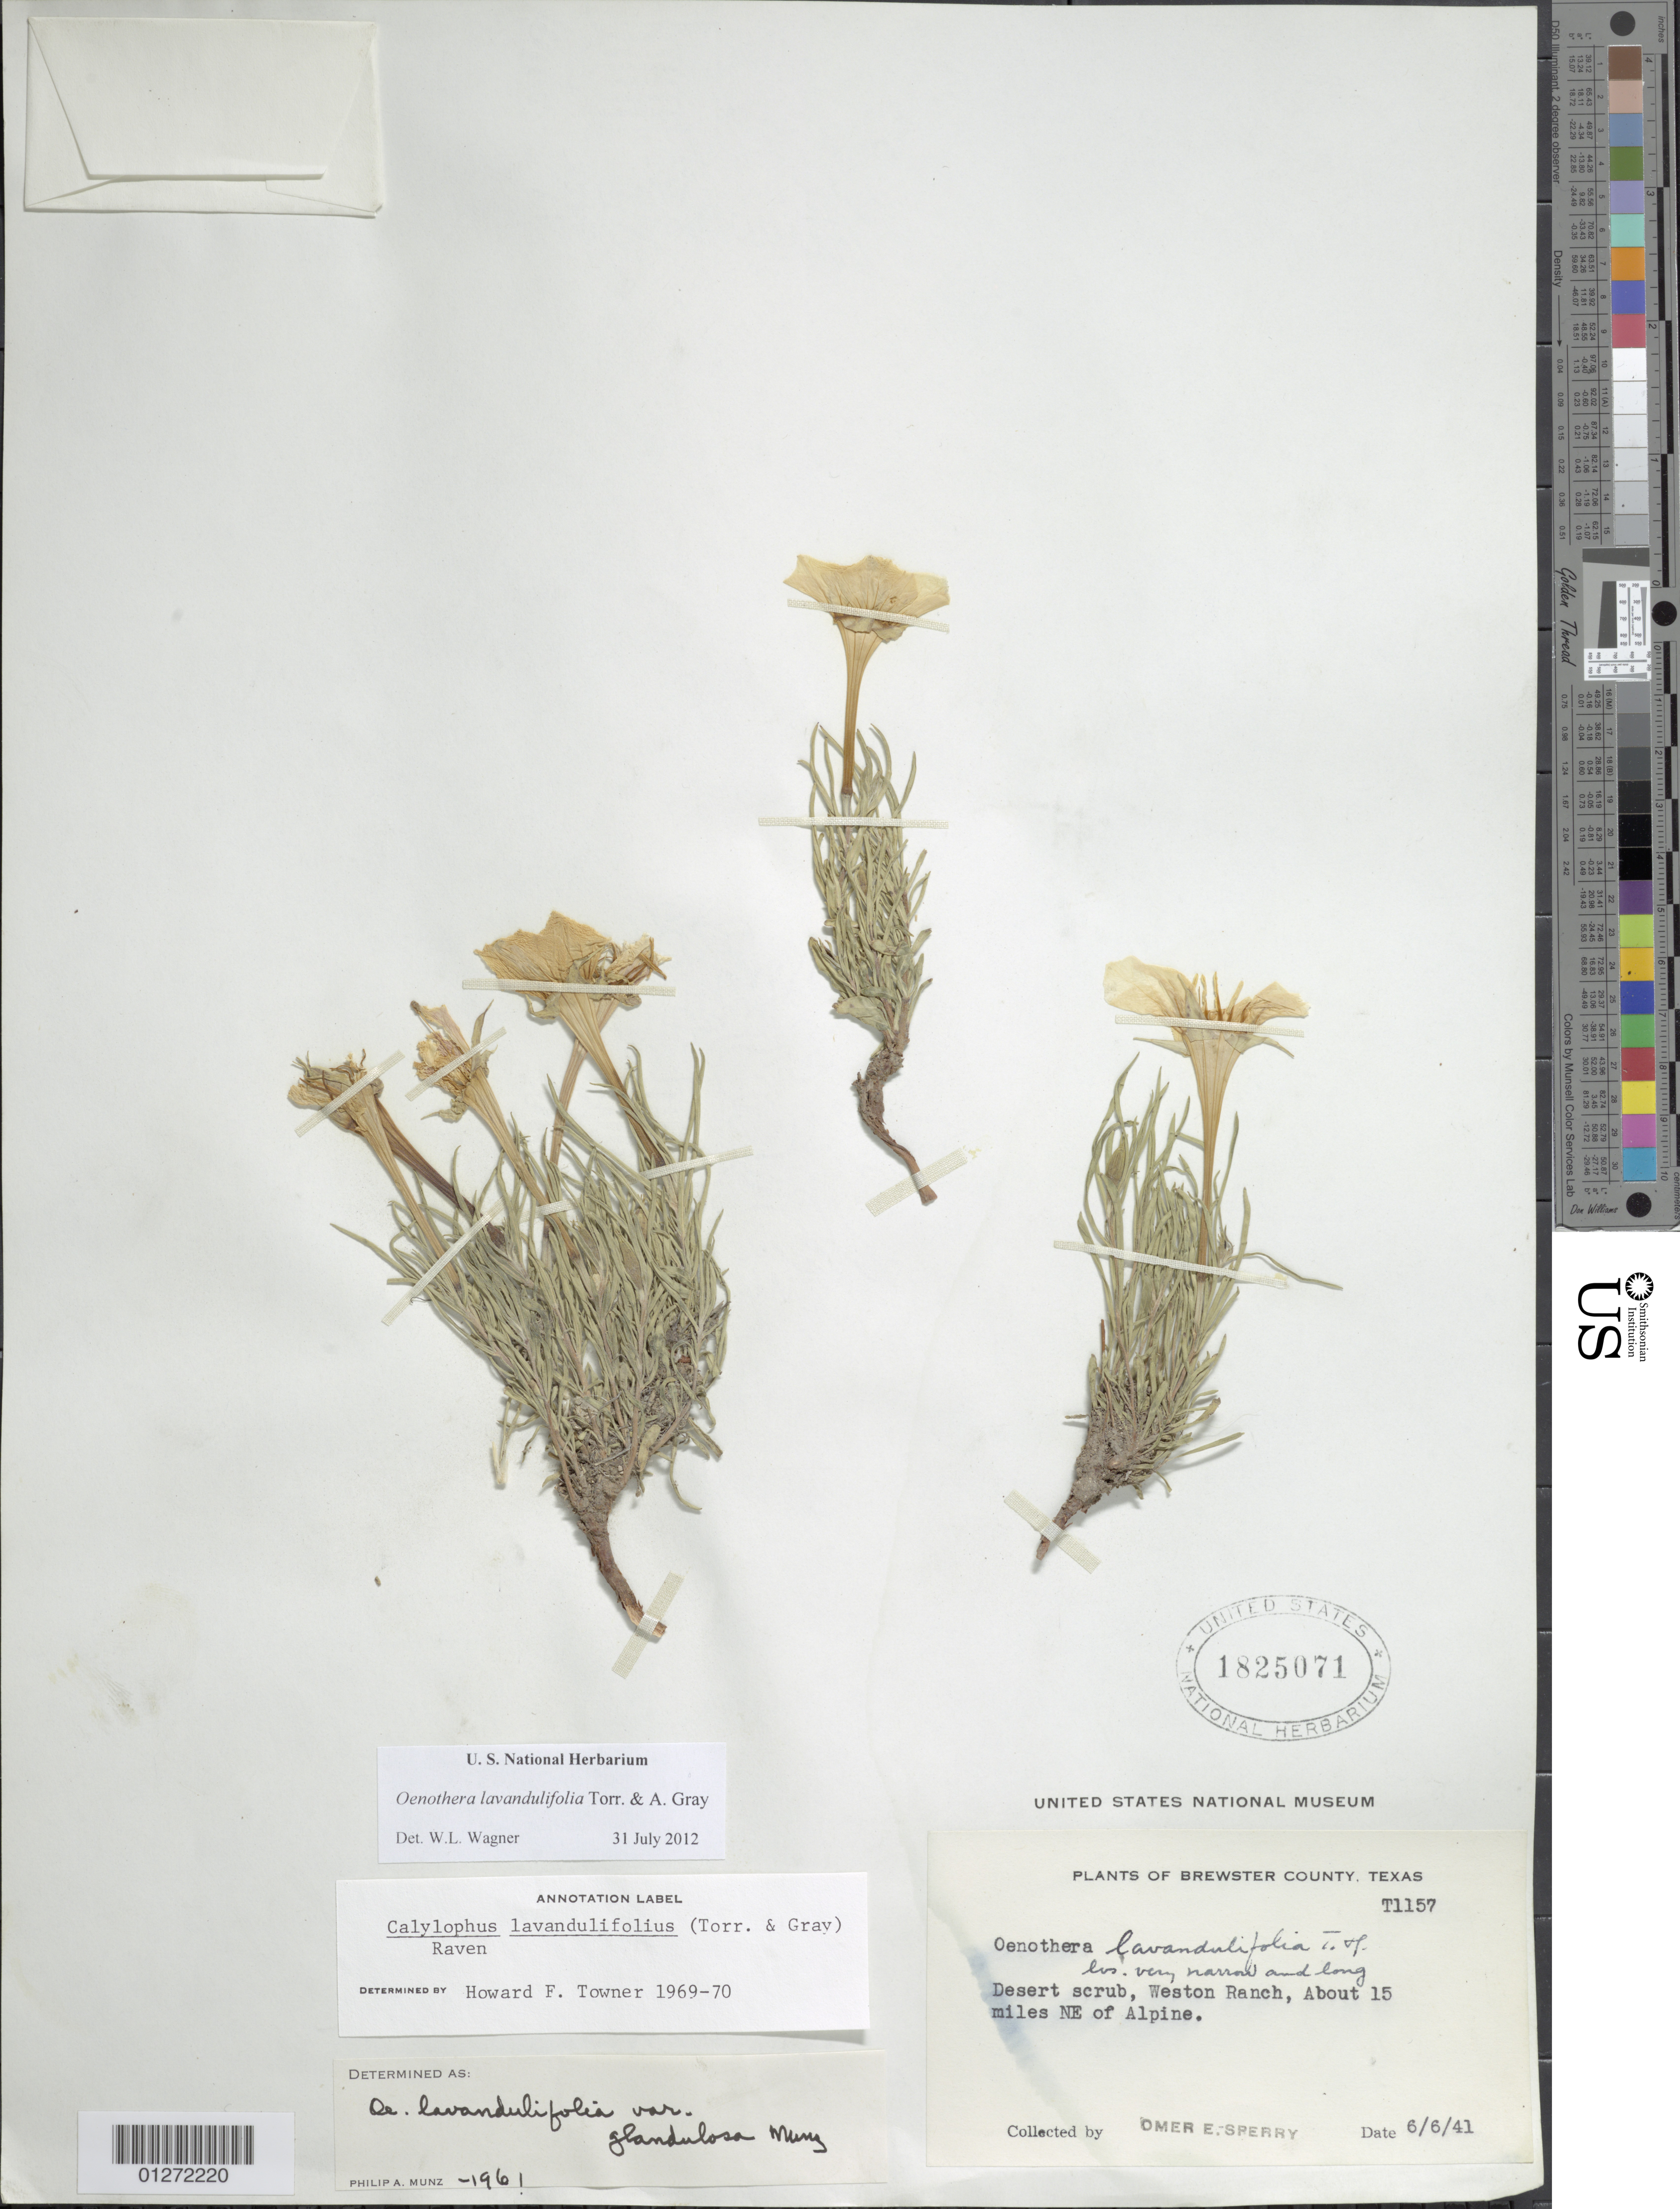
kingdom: Plantae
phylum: Tracheophyta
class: Magnoliopsida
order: Myrtales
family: Onagraceae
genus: Oenothera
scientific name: Oenothera lavandulifolia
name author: Torr. & A. Gray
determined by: Wagner, W. L., (BOT), Smithsonian Institution - National Museum of Natural History (UNITED STATES)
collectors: O. E. Sperry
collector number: T1157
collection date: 1941-06-06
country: United States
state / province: Texas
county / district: Brewster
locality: About 15 mi NE of Alpine.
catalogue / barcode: US 1825071